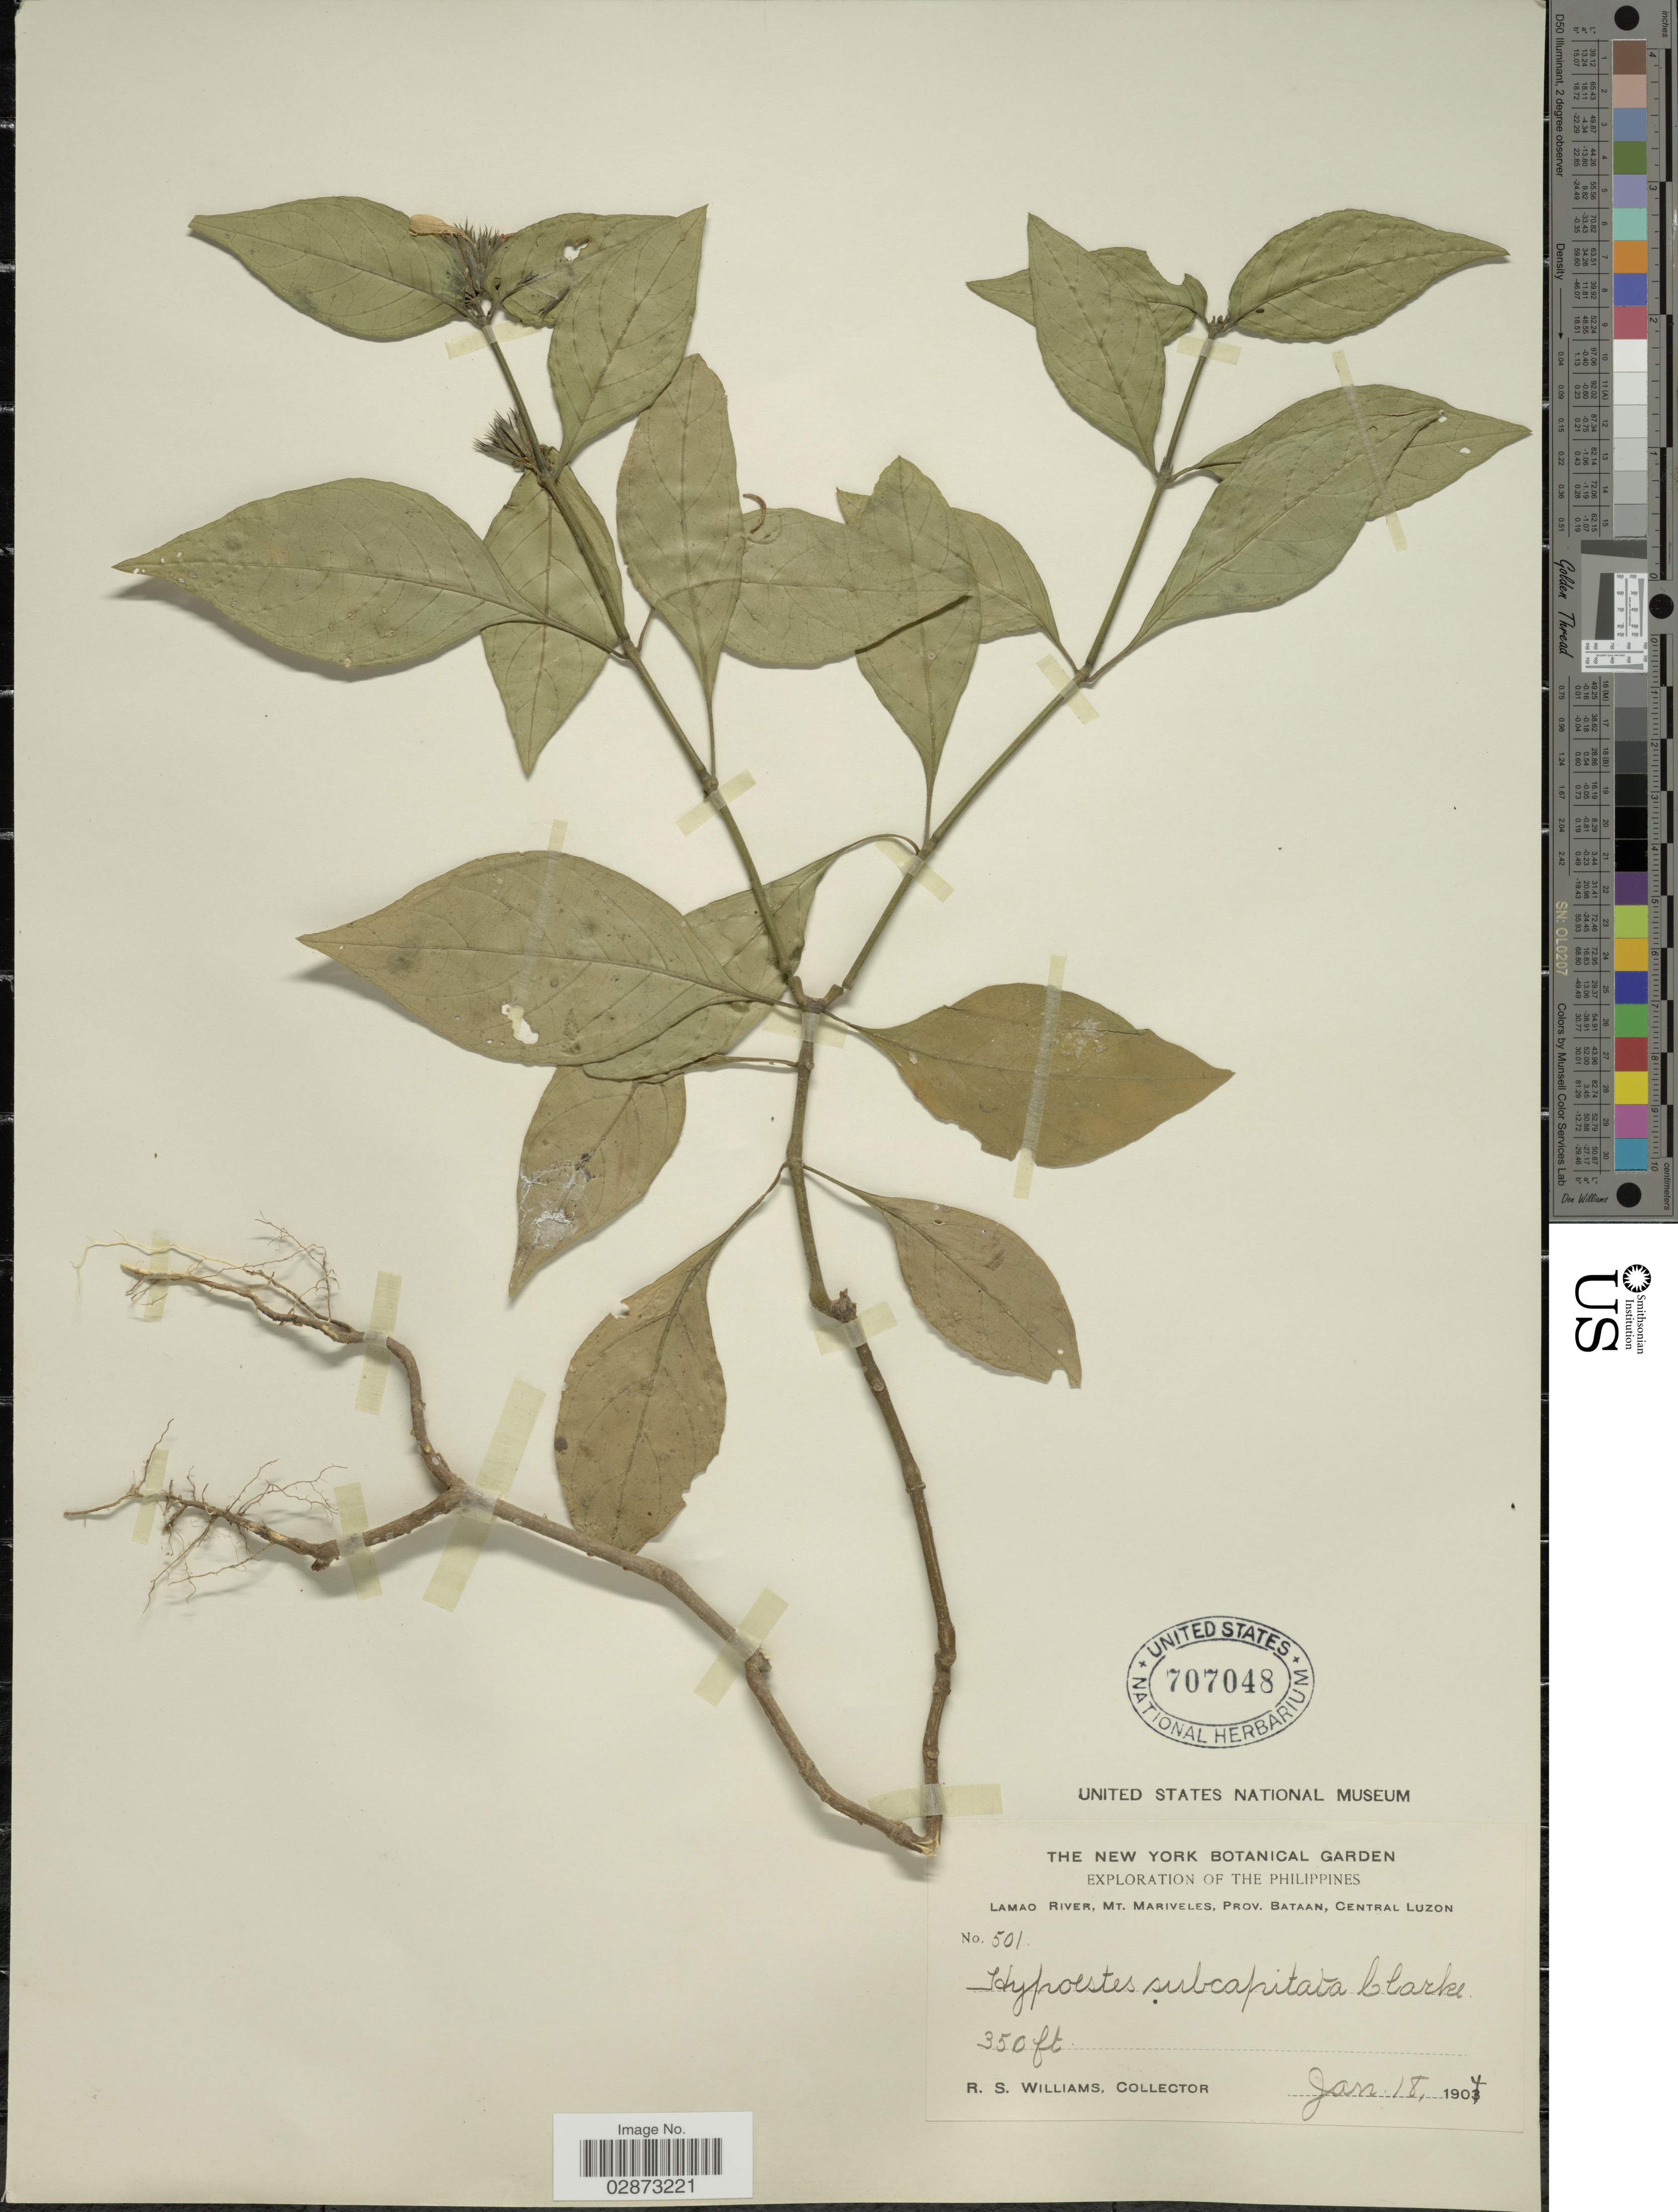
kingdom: Plantae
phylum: Tracheophyta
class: Magnoliopsida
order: Lamiales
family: Acanthaceae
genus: Hypoestes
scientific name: Hypoestes subcapitata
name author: C.B. Clarke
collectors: R. S. Williams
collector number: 501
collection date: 1904-01-18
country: Philippines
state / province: Central Luzon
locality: Lamao River, Mt. Mariveles, Prov. Bataan.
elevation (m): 107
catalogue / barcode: US 707048